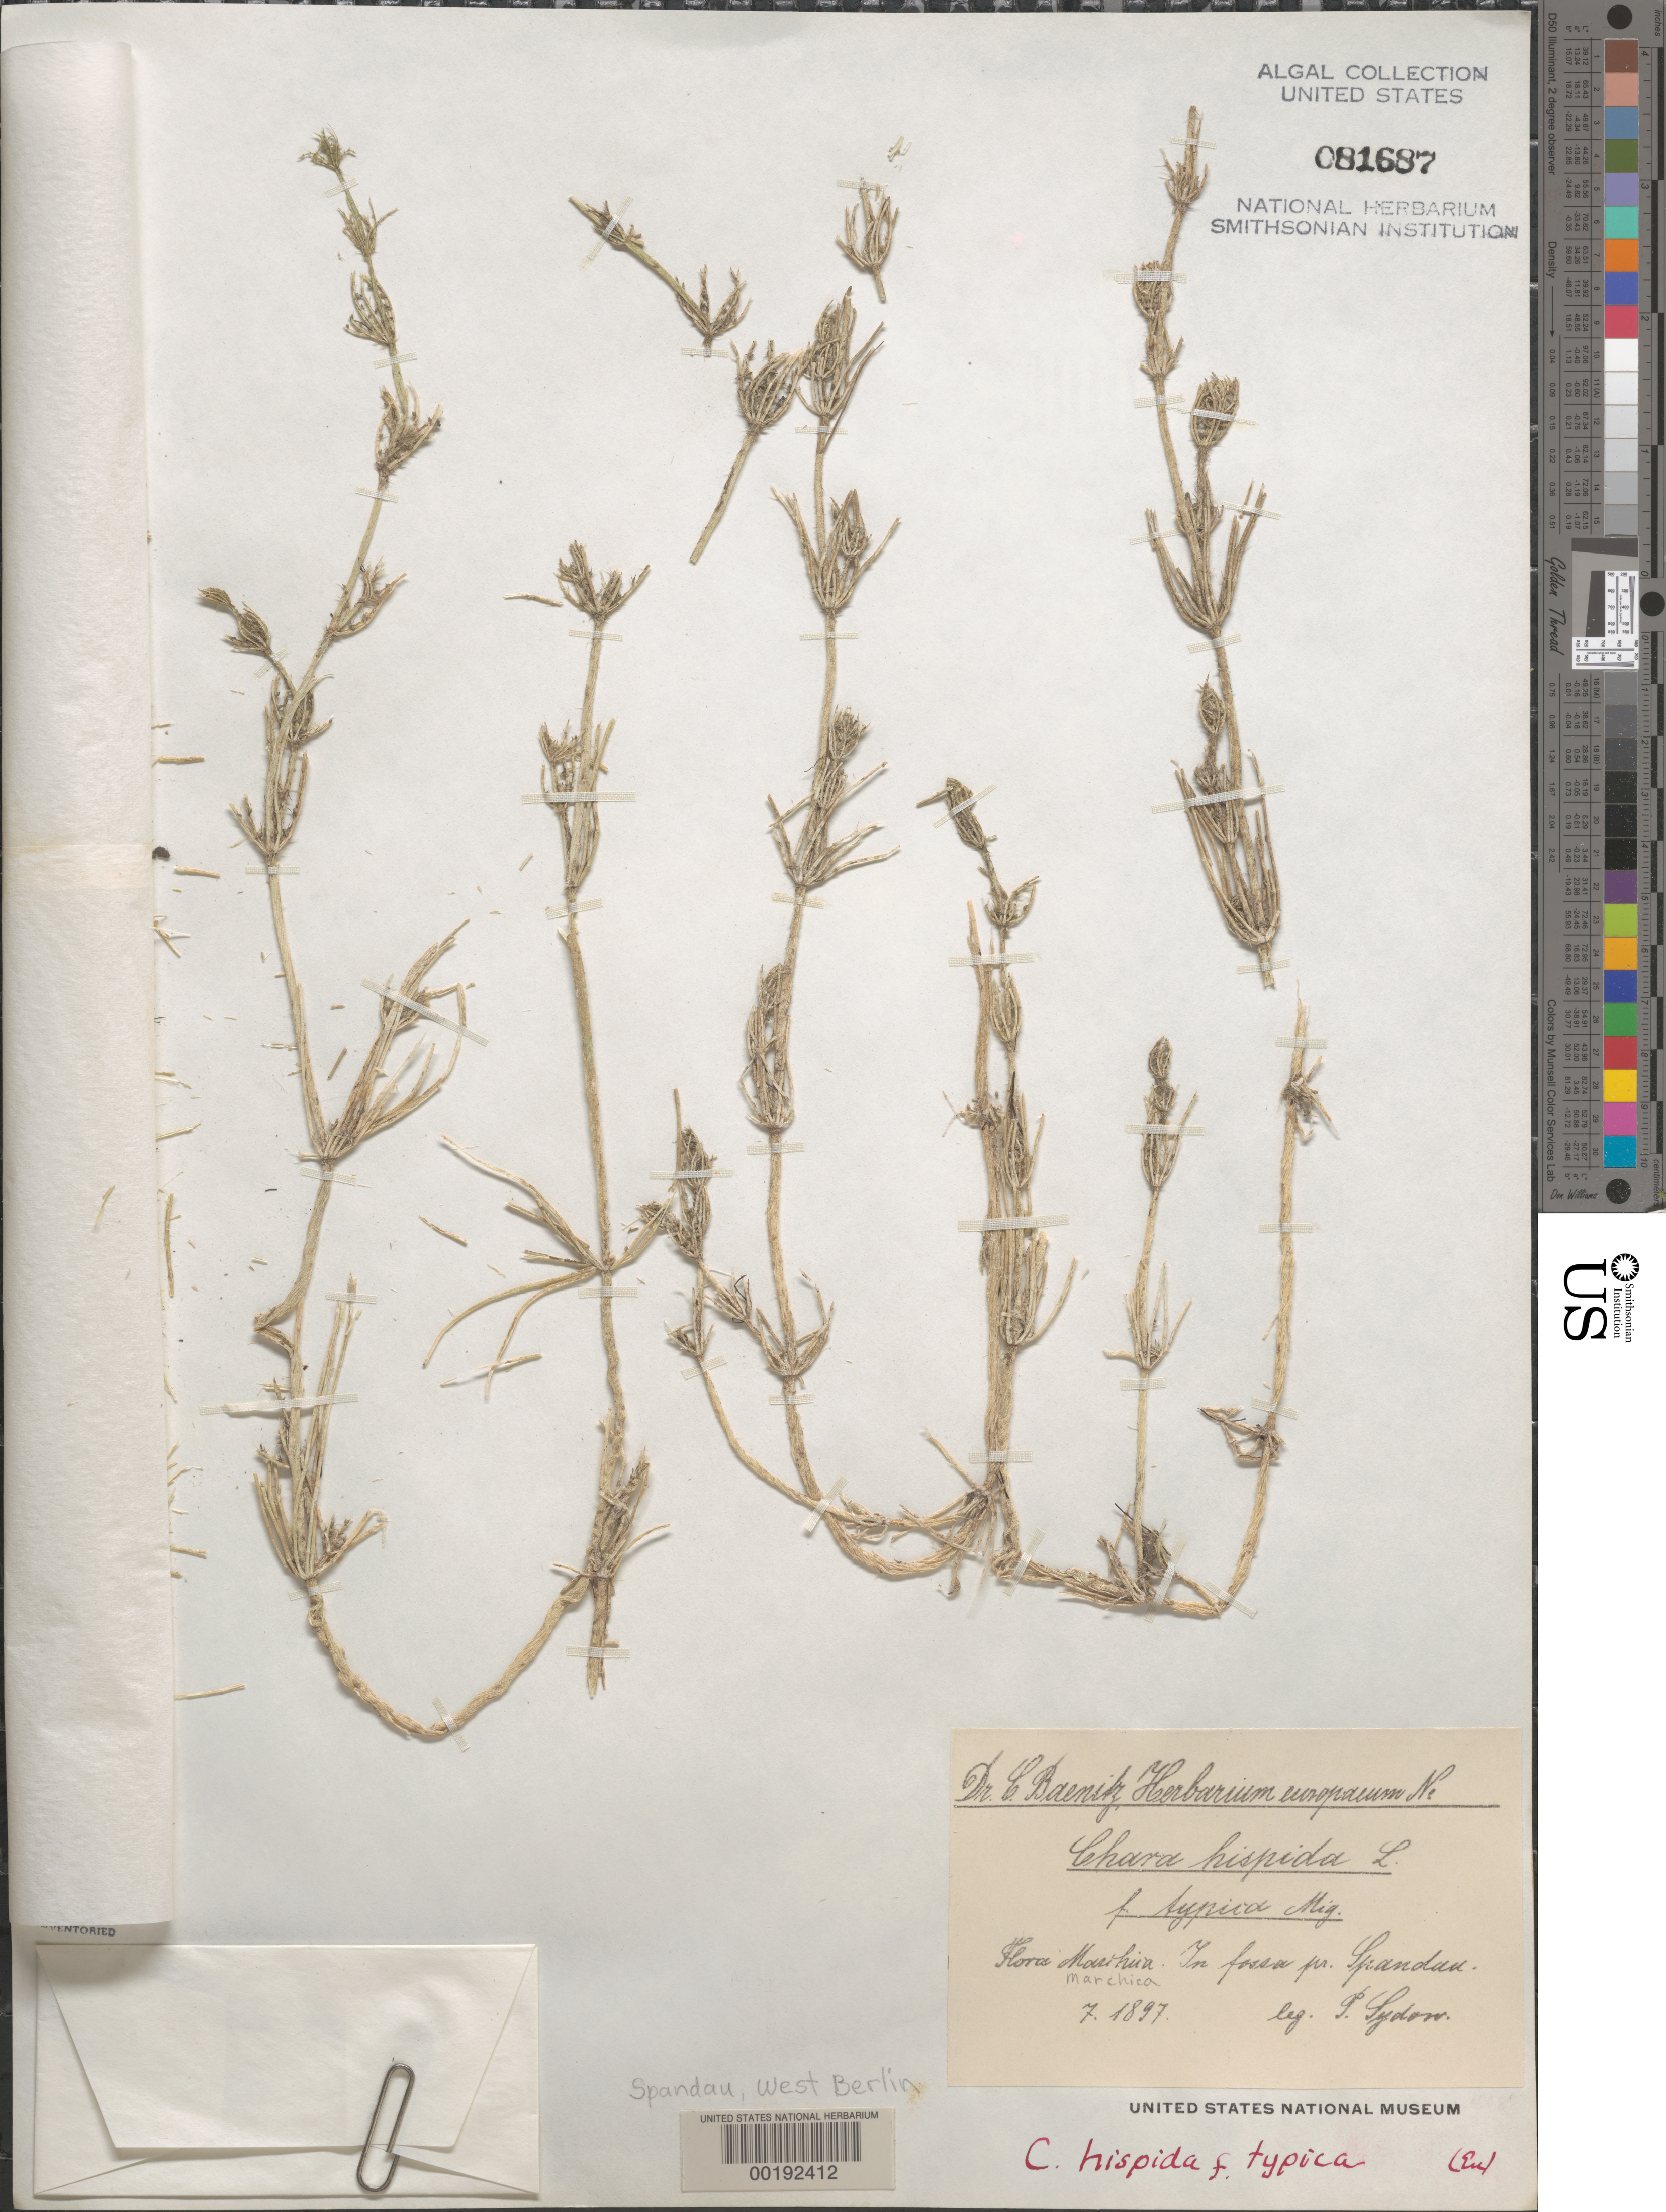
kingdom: Plantae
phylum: Charophyta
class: Charophyceae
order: Charales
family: Characeae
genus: Chara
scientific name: Chara hispida f. typica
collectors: P. Sydow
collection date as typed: Jul 1897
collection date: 1897-07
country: Germany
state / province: Berlin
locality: Near spandau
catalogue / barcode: US 81687